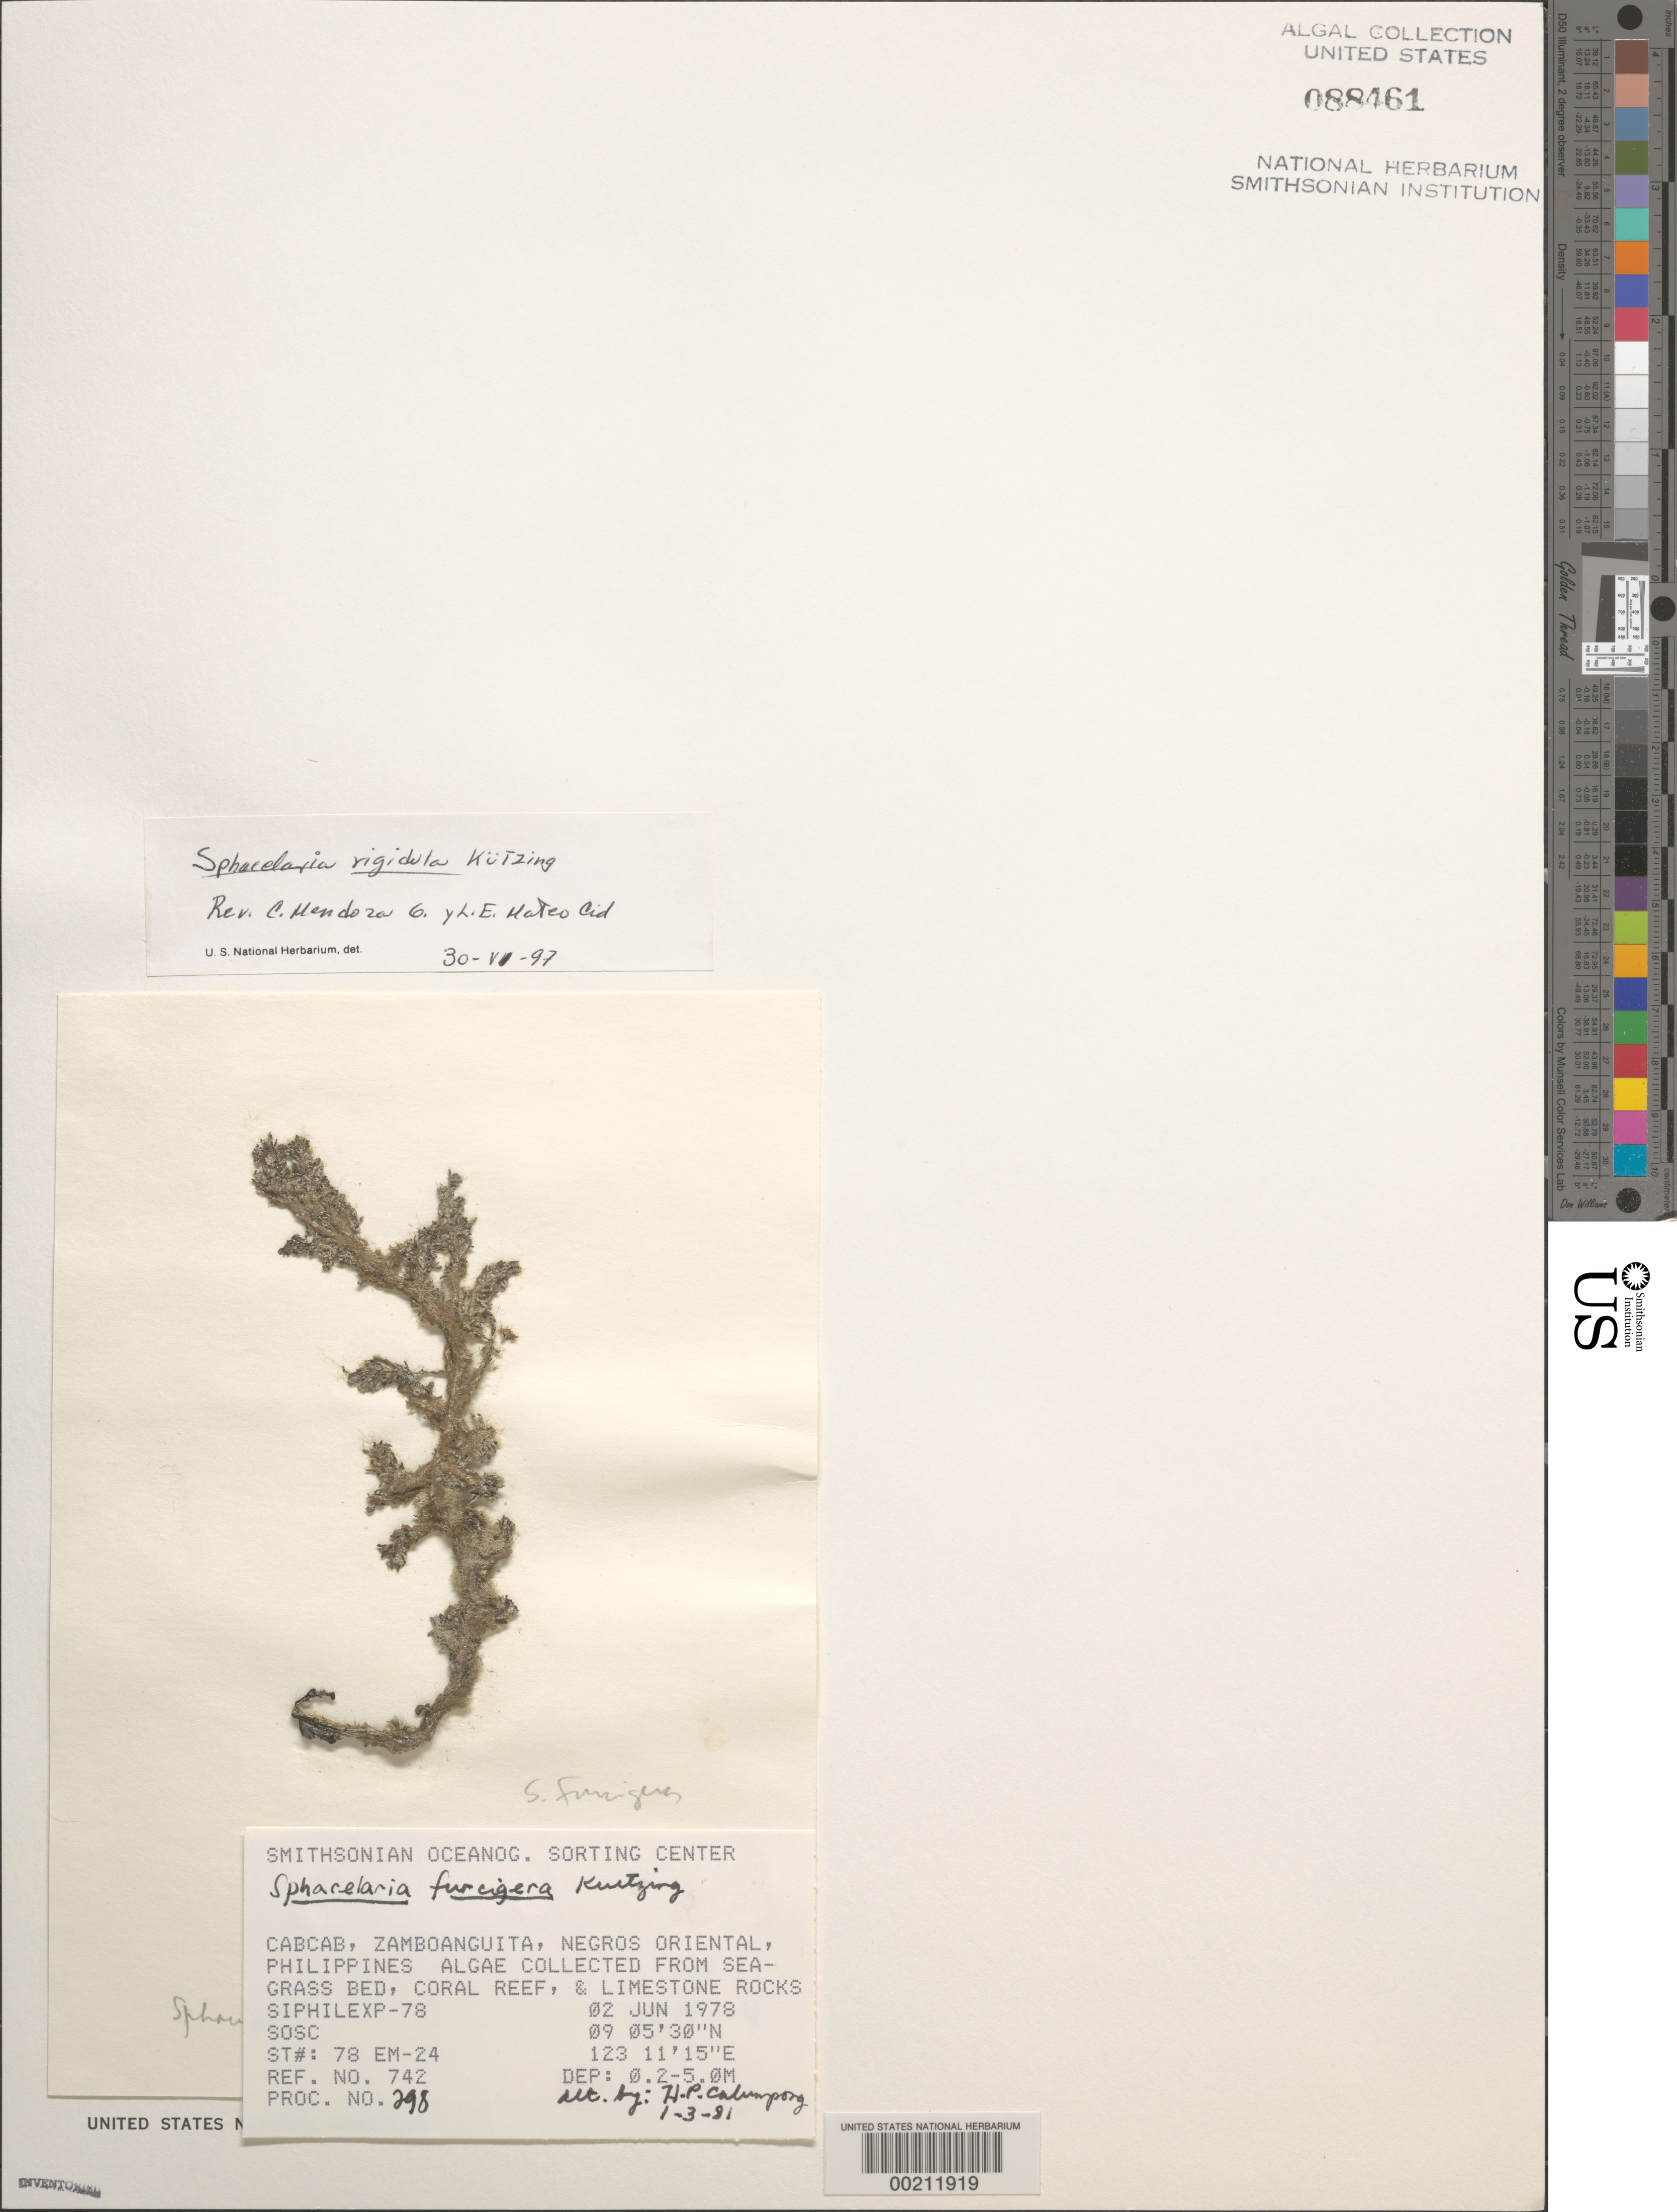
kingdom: Chromista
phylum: Ochrophyta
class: Phaeophyceae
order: Sphacelariales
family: Sphacelariaceae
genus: Sphacelaria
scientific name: Sphacelaria rigidula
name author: Kütz.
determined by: Mendoza G., C.; Mateo. Cid, L. E.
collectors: SOSC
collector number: Station 78 Em-24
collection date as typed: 02 Jun 1978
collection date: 1978-06-02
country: Philippines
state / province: Central Visayas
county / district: Negros Oriental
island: Negros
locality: Cabcab, Zamboanguita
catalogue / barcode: US 88461